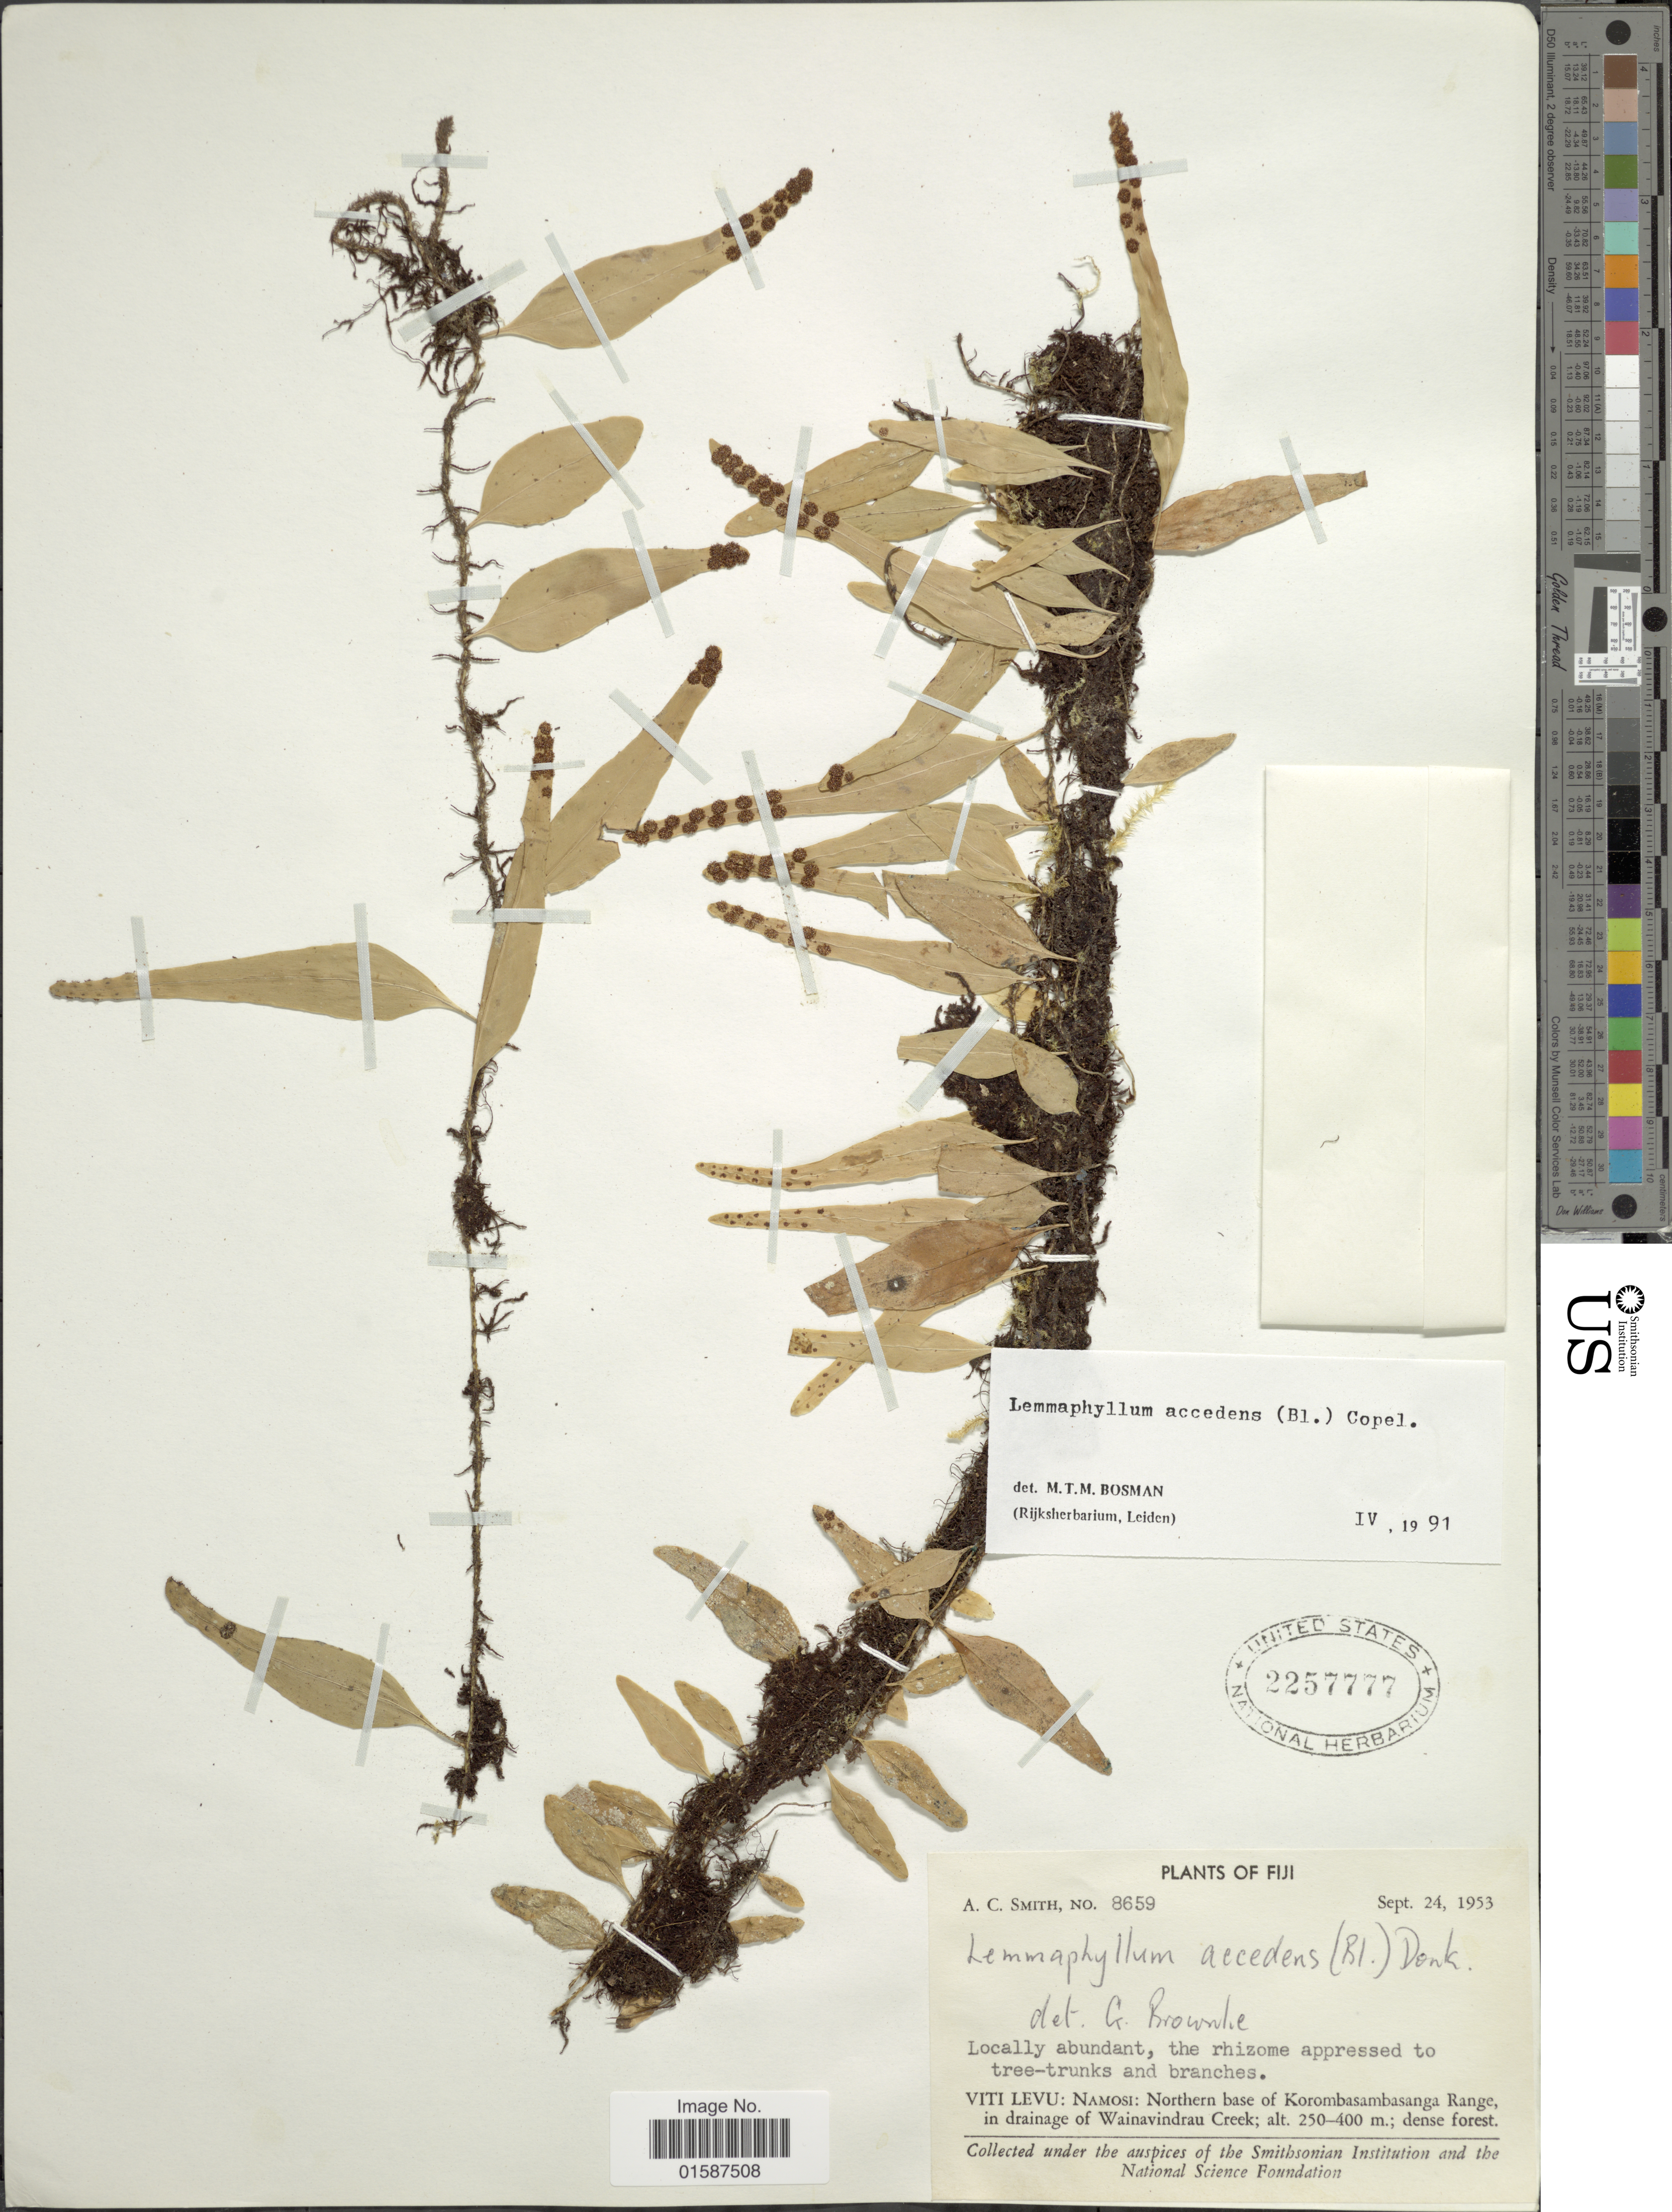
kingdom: Plantae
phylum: Tracheophyta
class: Polypodiopsida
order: Polypodiales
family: Polypodiaceae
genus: Lemmaphyllum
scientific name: Lemmaphyllum accedens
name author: (Blume) Donk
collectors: A. C. Smith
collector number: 8659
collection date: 1953-09-24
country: Fiji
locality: Viti Levu: Namosi: Northern base of Korombasambasanga Range, in drainage of Wainavindrau Creek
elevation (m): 250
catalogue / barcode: US 2257777